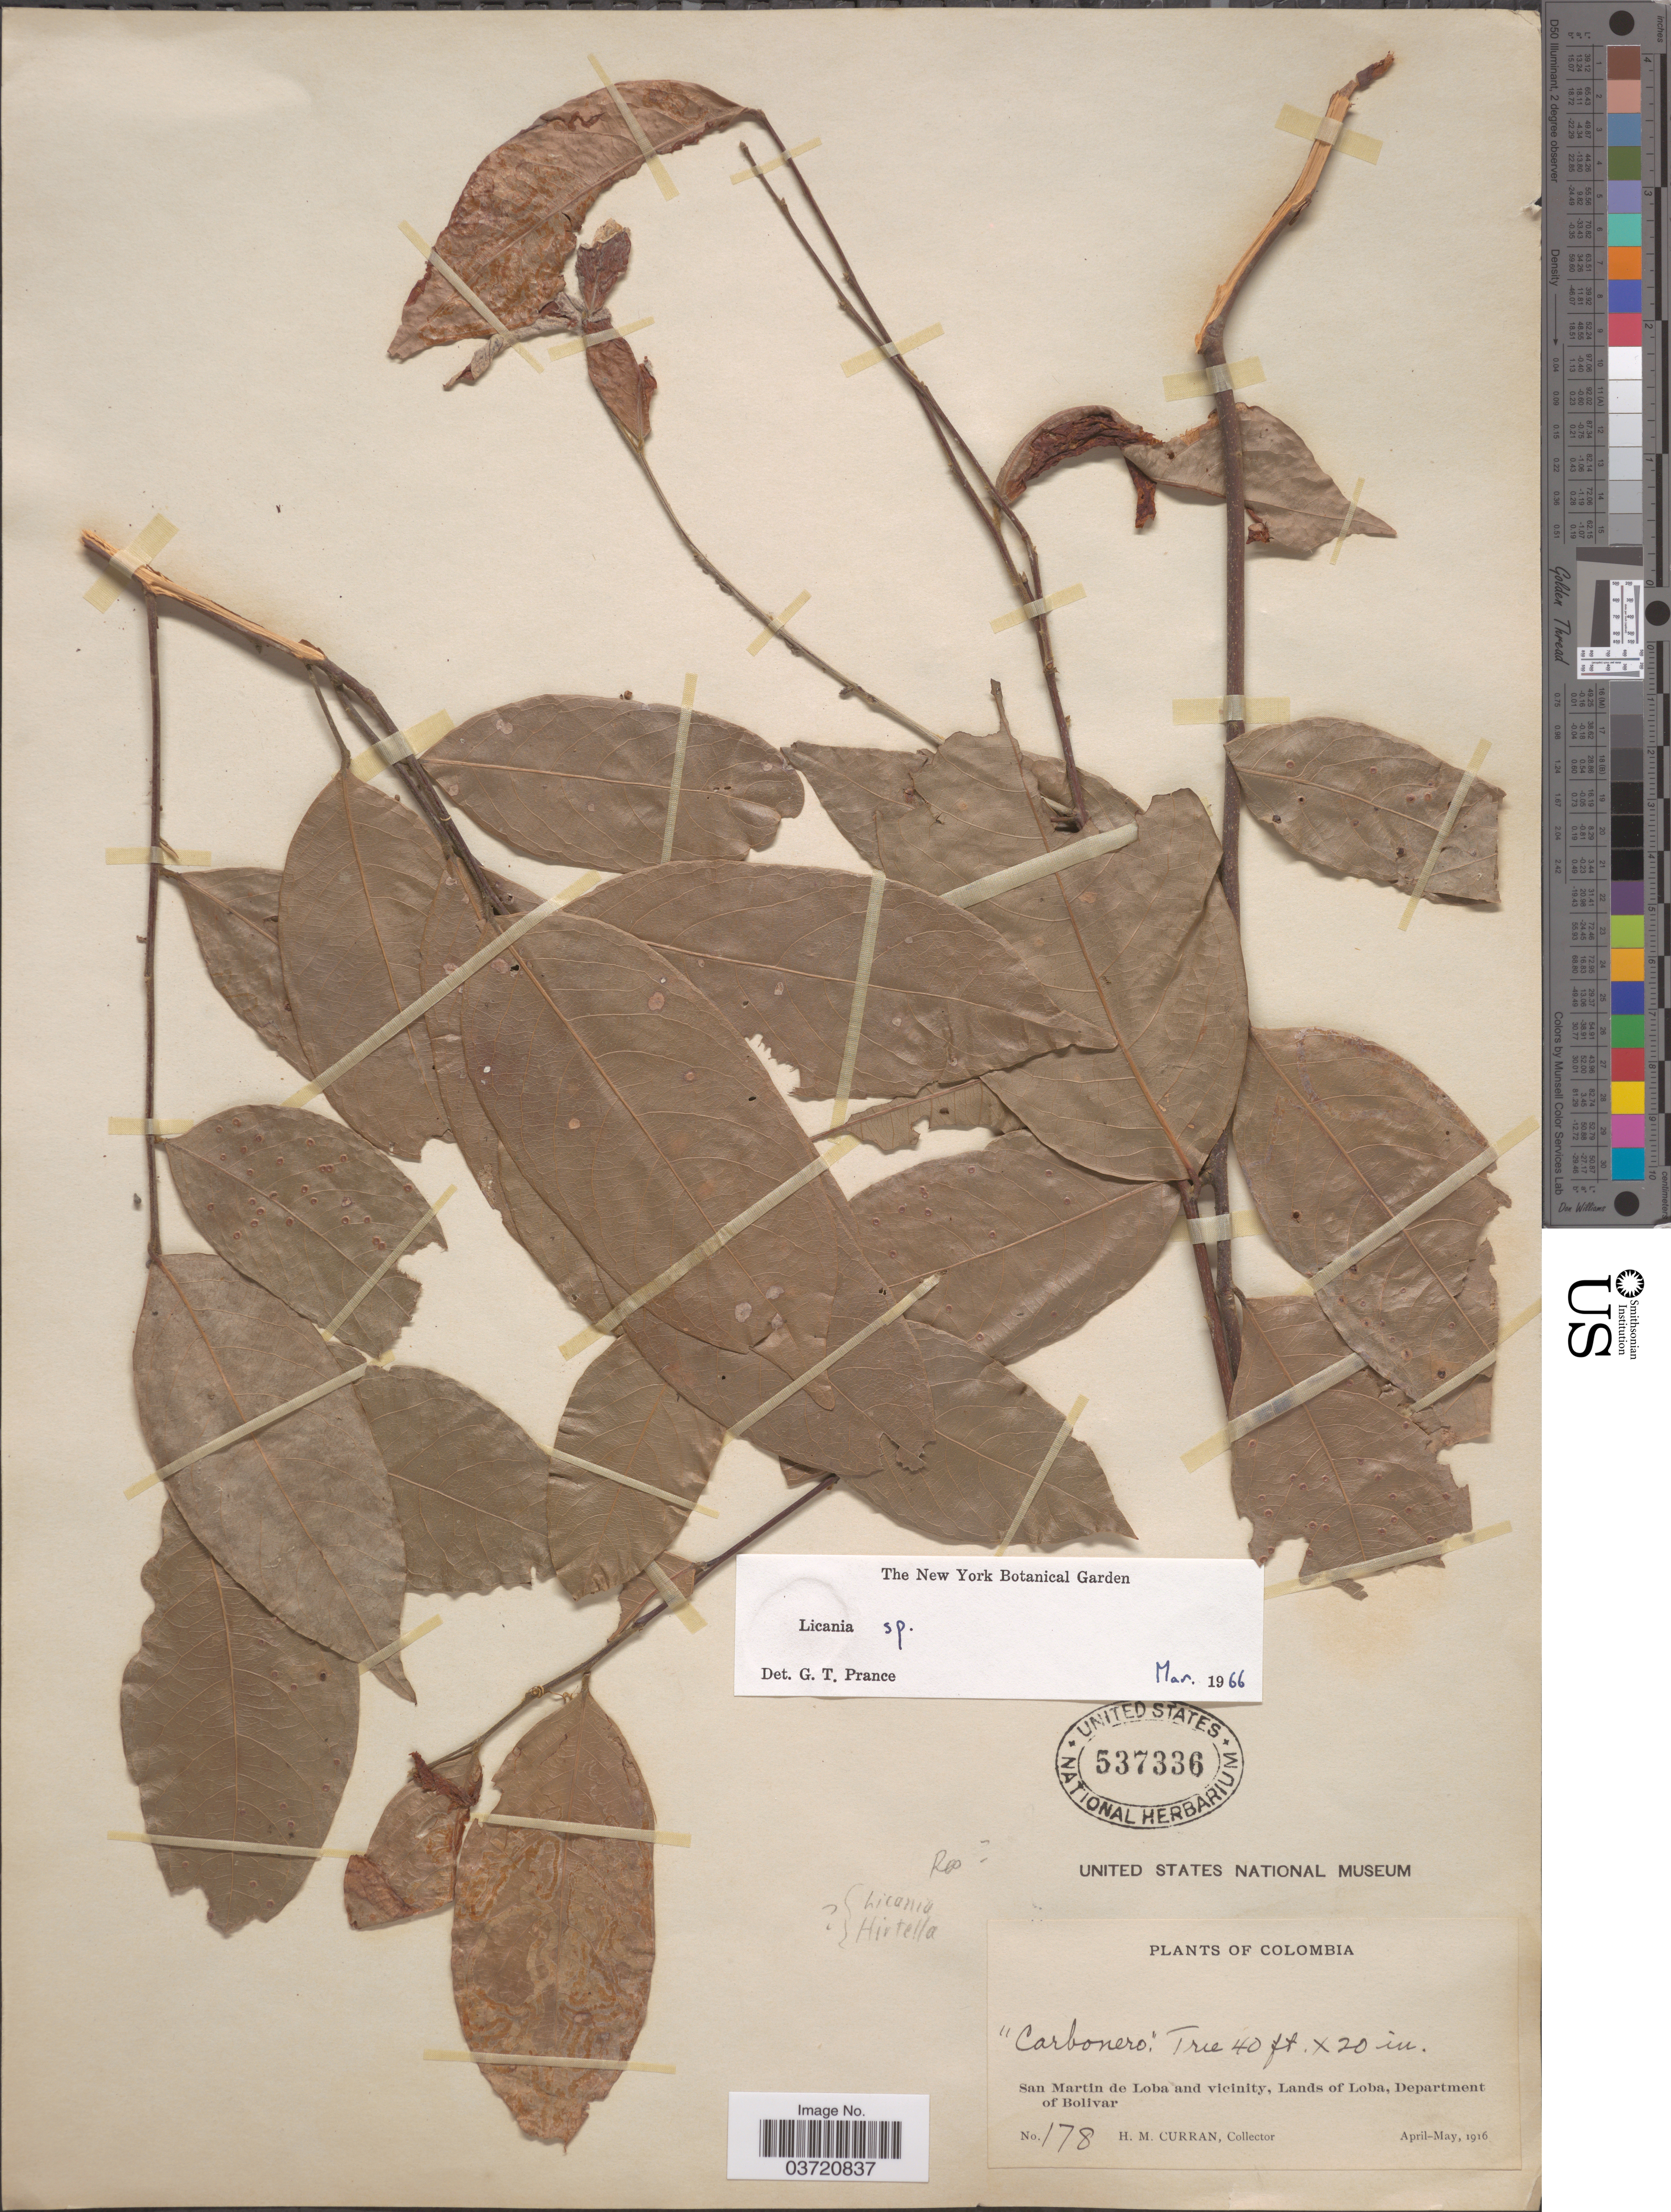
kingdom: Plantae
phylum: Tracheophyta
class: Magnoliopsida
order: Malpighiales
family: Chrysobalanaceae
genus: Licania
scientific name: Licania sp.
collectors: H. M. Curran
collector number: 178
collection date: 1916-04/1916-05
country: Colombia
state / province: Bolívar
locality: San Martin de Loba and vicinity, Lands of Loba, Department of Bolivar.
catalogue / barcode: US 537336